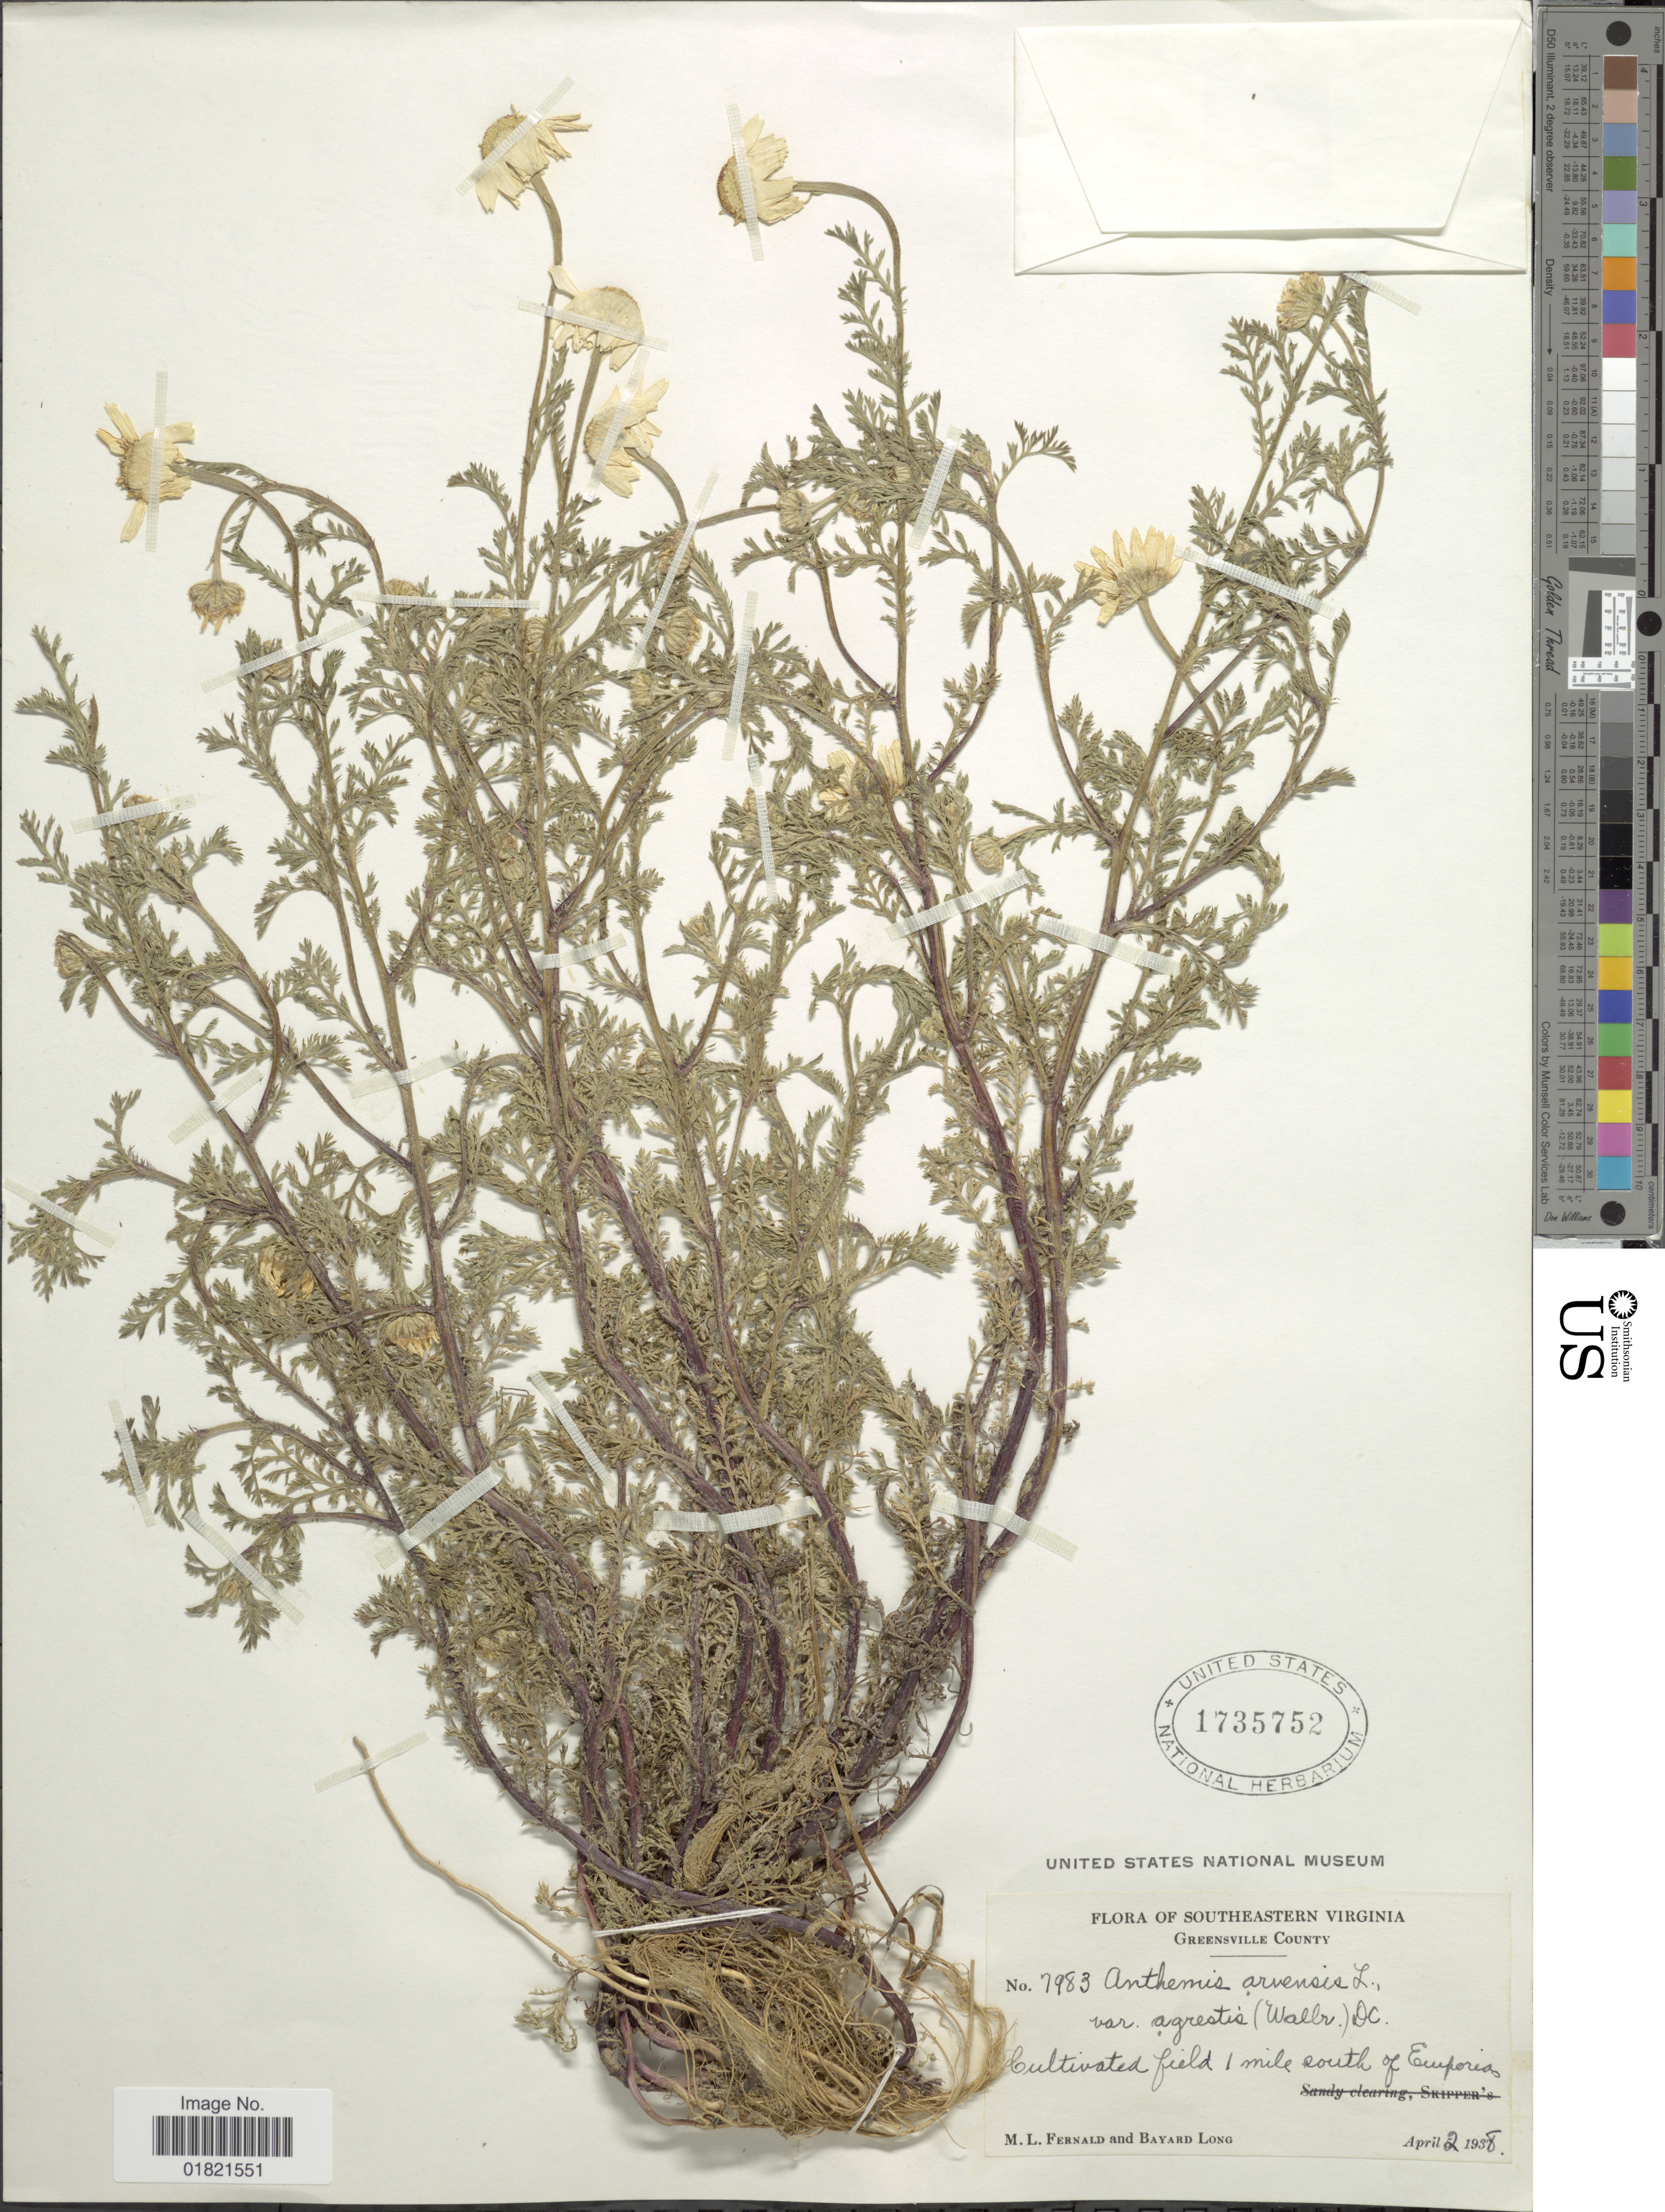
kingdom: Plantae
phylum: Tracheophyta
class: Magnoliopsida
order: Asterales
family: Asteraceae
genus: Anthemis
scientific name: Anthemis arvensis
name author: L.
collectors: M. L. Fernald & B. Long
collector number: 7983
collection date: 1938-04-02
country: United States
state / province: Virginia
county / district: Greensville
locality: Southeastern Virginia, Greensville County, 1 mile south of Emporia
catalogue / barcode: US 1735752